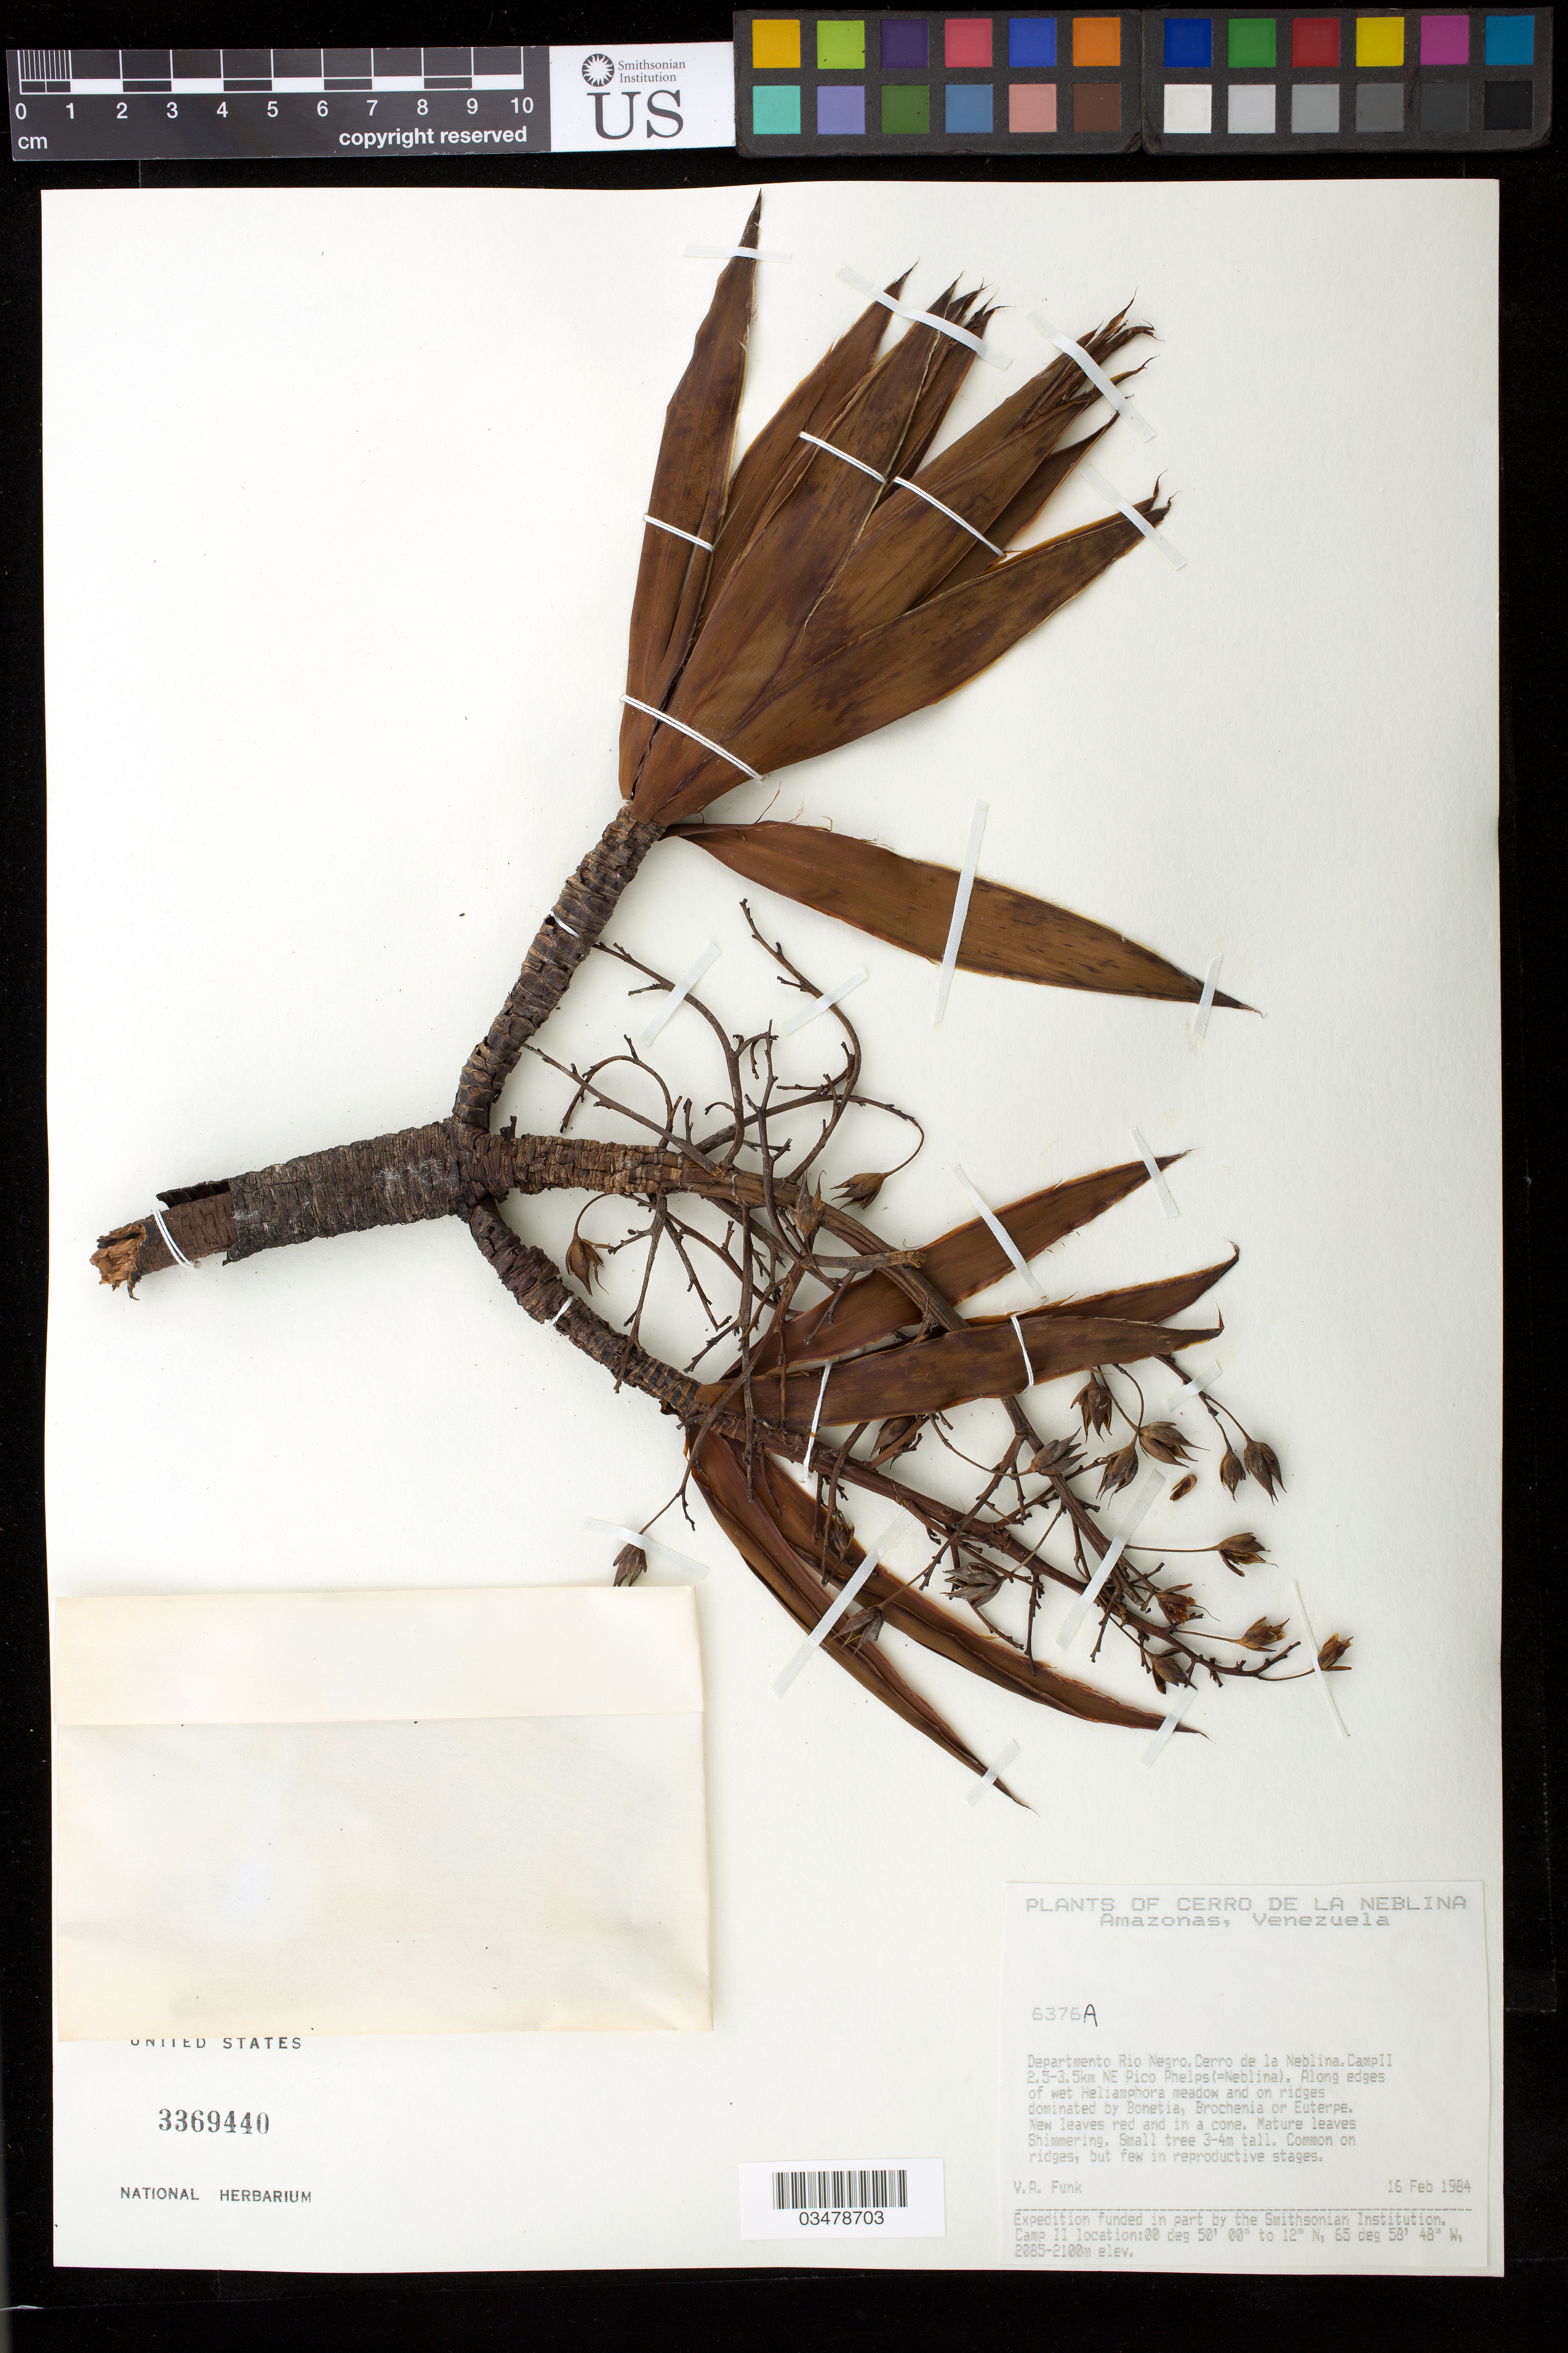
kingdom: Plantae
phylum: Tracheophyta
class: Magnoliopsida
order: Malpighiales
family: Ochnaceae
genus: Tyleria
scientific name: Tyleria spectabilis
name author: Maguire & Wurdack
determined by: Strong, Mark T., (BOT), Smithsonian Institution - National Museum of Natural History (UNITED STATES)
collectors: V. Funk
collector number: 6376 A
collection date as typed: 16-Feb-84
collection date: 1984-02-16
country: Venezuela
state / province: Amazonas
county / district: Río Negro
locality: Cerro de la Neblina, Camp II 2.5-3.5 km NE Pico Phelps (=Neblina)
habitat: Along edges of wet Heliamphora meadow and on ridges dominated by Bonnetia, Brocchinia, or Euterpe.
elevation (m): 2085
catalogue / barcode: US 3369440